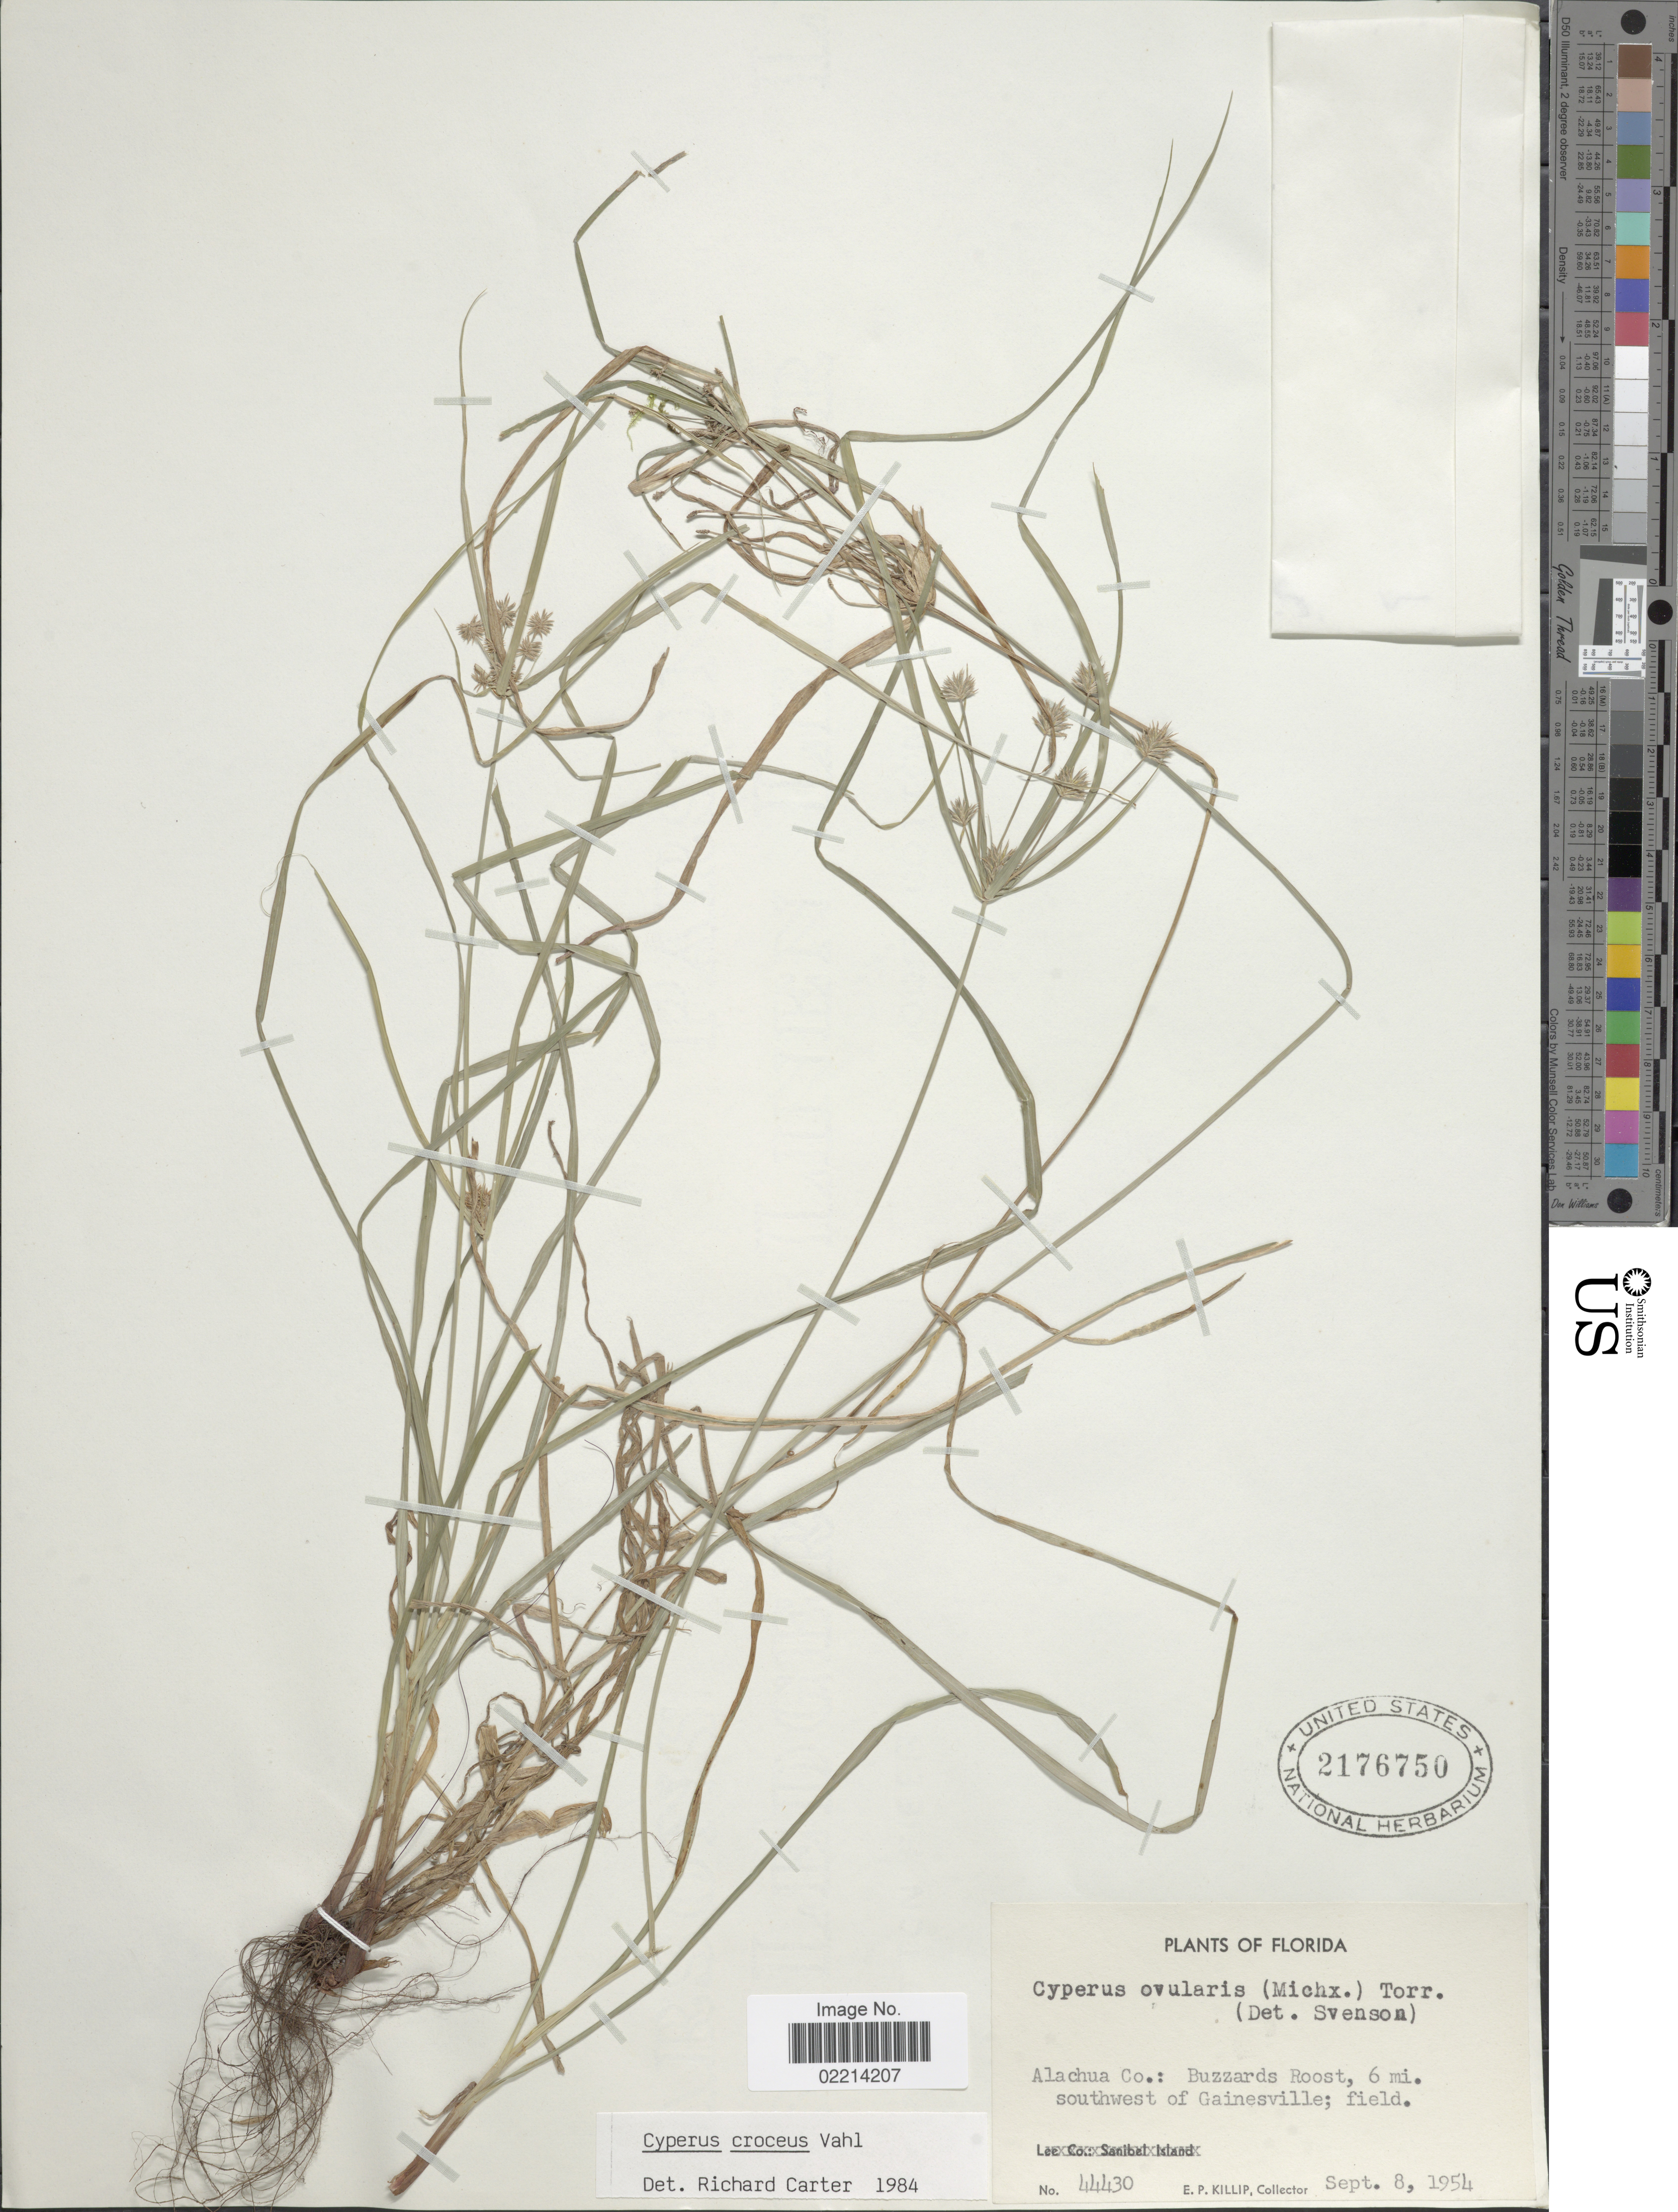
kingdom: Plantae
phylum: Tracheophyta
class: Liliopsida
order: Poales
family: Cyperaceae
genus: Cyperus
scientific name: Cyperus croceus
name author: Vahl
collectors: E. P. Killip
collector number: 44430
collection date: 1954-09-08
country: United States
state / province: Florida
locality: Alachua Co: Buzzards Roost, 6 mi southwest of Gaineville; field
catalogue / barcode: US 2176750